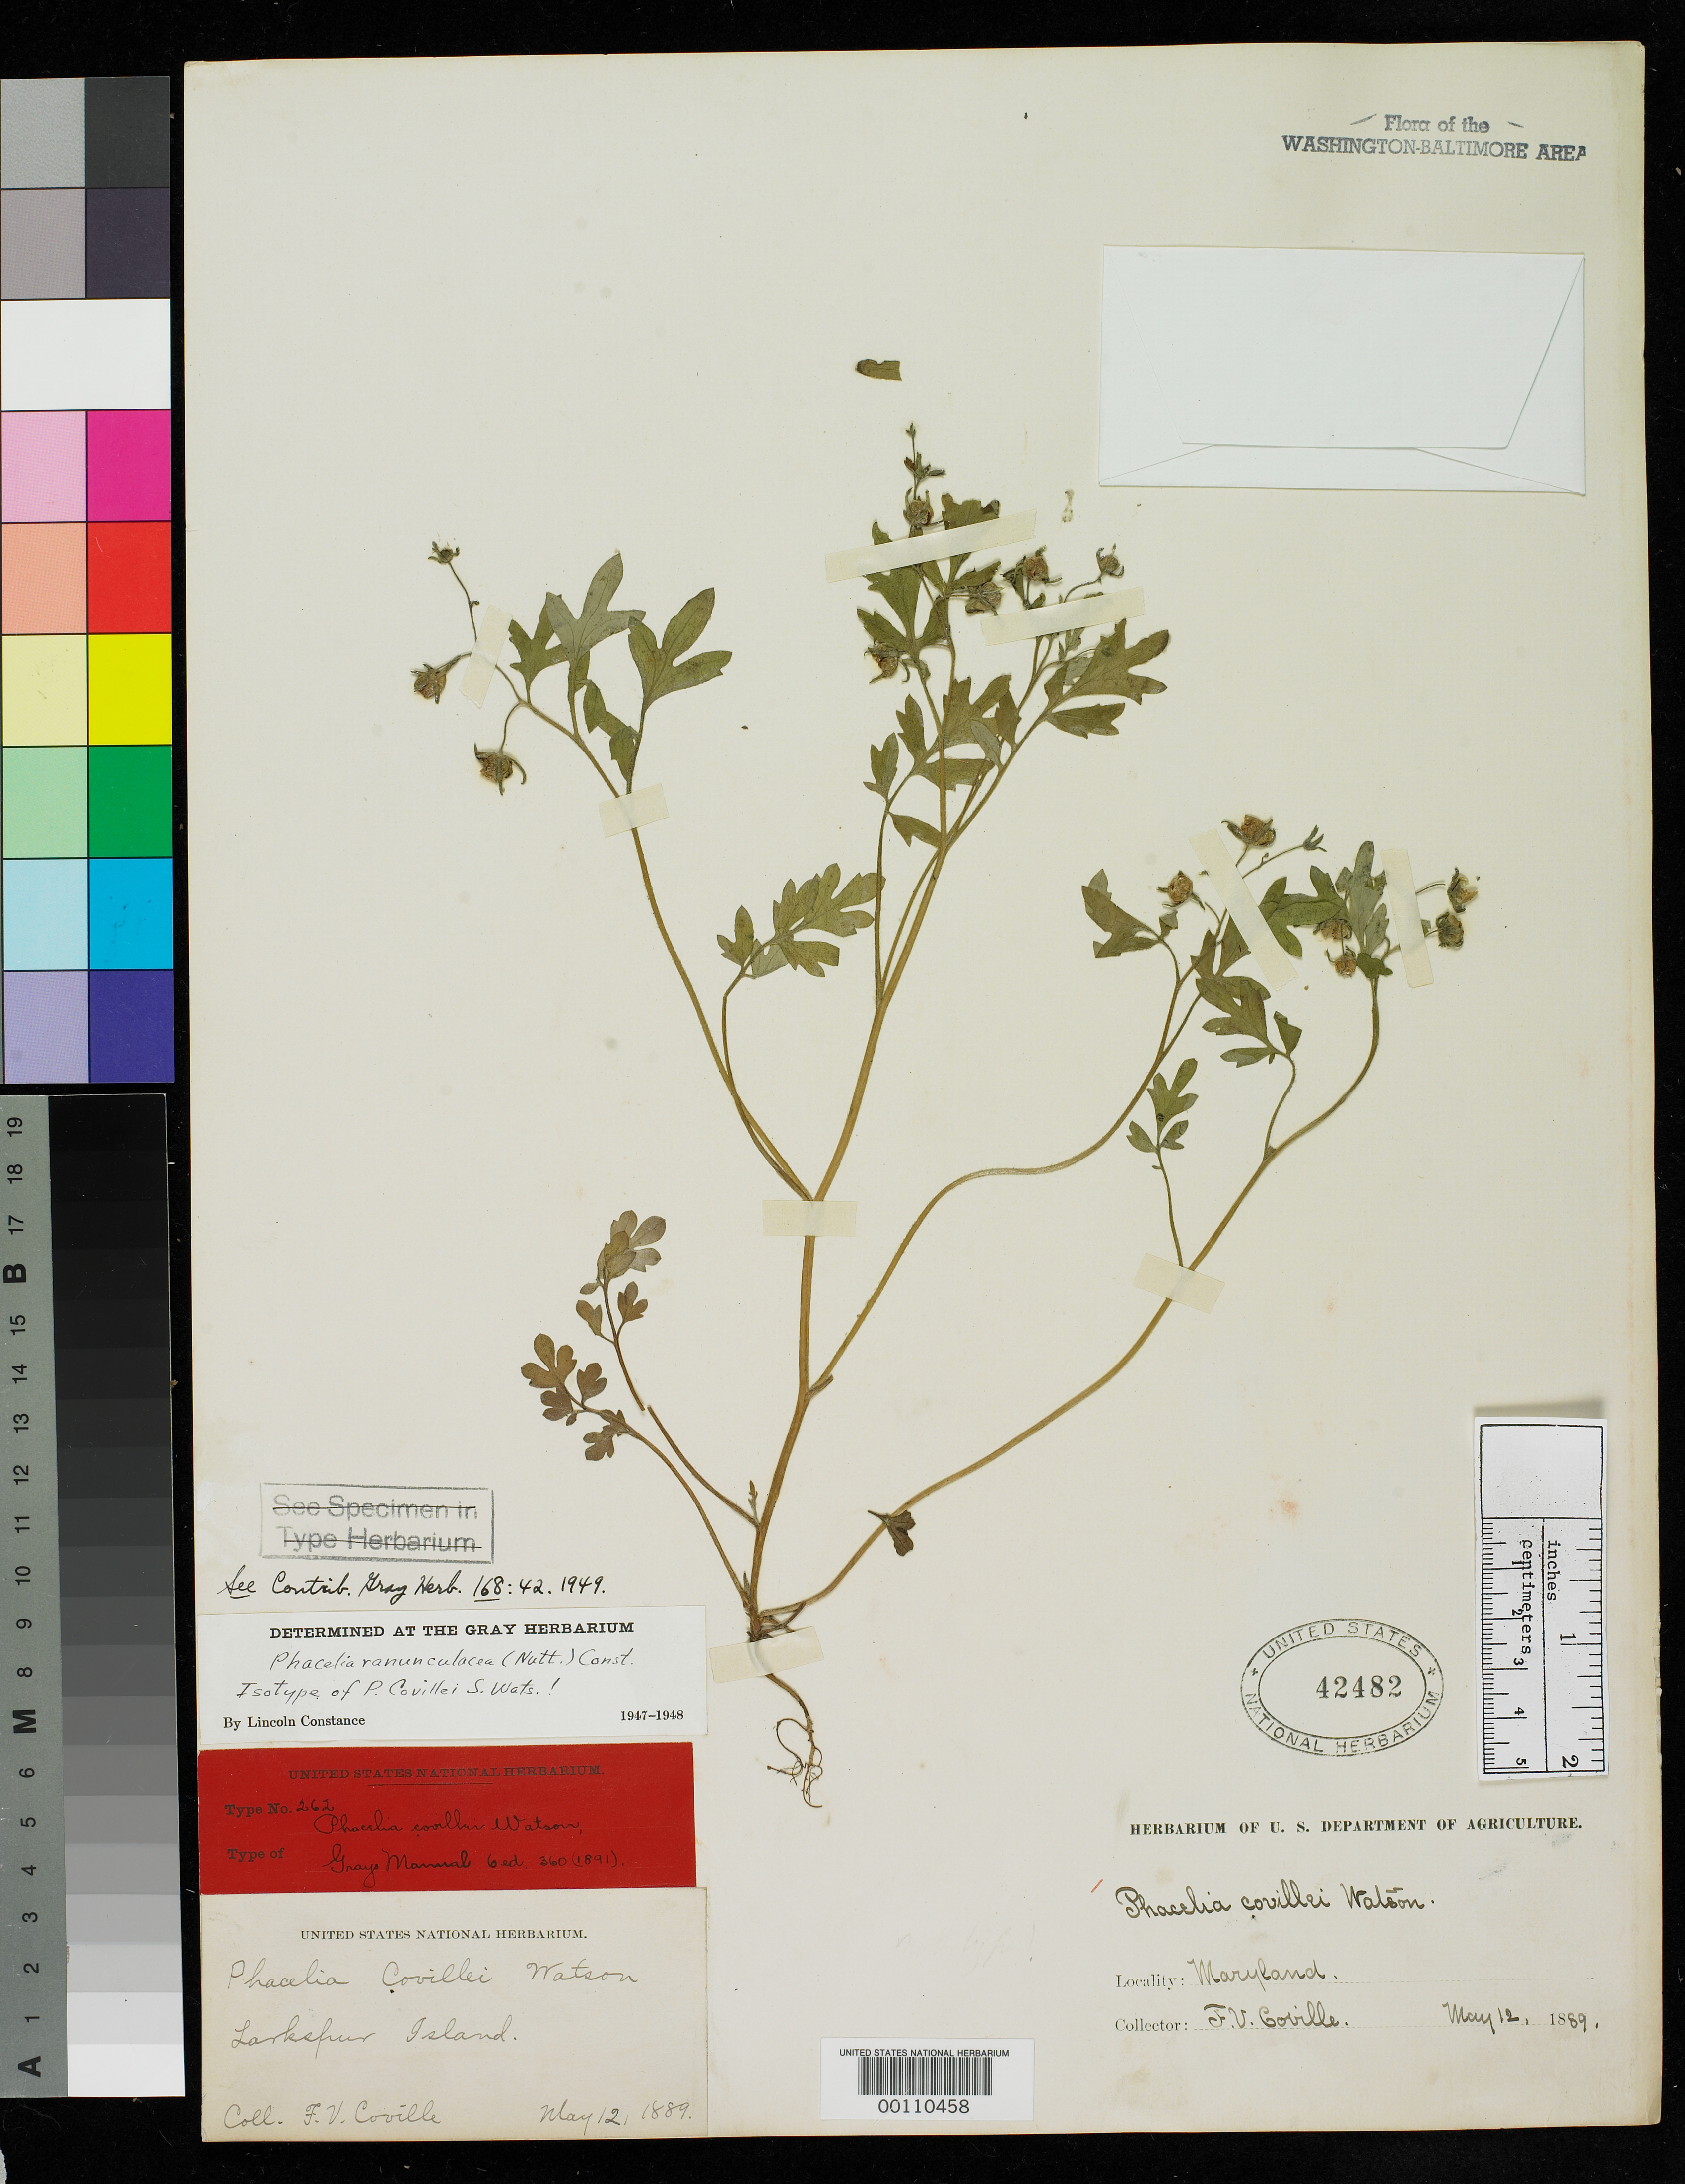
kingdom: Plantae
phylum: Tracheophyta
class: Magnoliopsida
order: Boraginales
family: Hydrophyllaceae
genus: Phacelia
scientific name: Phacelia covillei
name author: S. Watson in A. Gray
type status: Isotype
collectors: F. V. Coville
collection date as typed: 12 May 1889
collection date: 1889-05-12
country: United States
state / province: Maryland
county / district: Montgomery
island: Larkspur Island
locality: Larkspur Island.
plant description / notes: Cited (as "Watson ex A. Gray", in synonymy under P. ranunculacea (Nutt.) Constance) by L. Constance, Contr. Gray Herb. 168: 42.; Annotated as isotype by L. Constance (1948). This sheet matches collection date of holotype (GH) as cited by L. Constance, 1949.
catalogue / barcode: US 42482